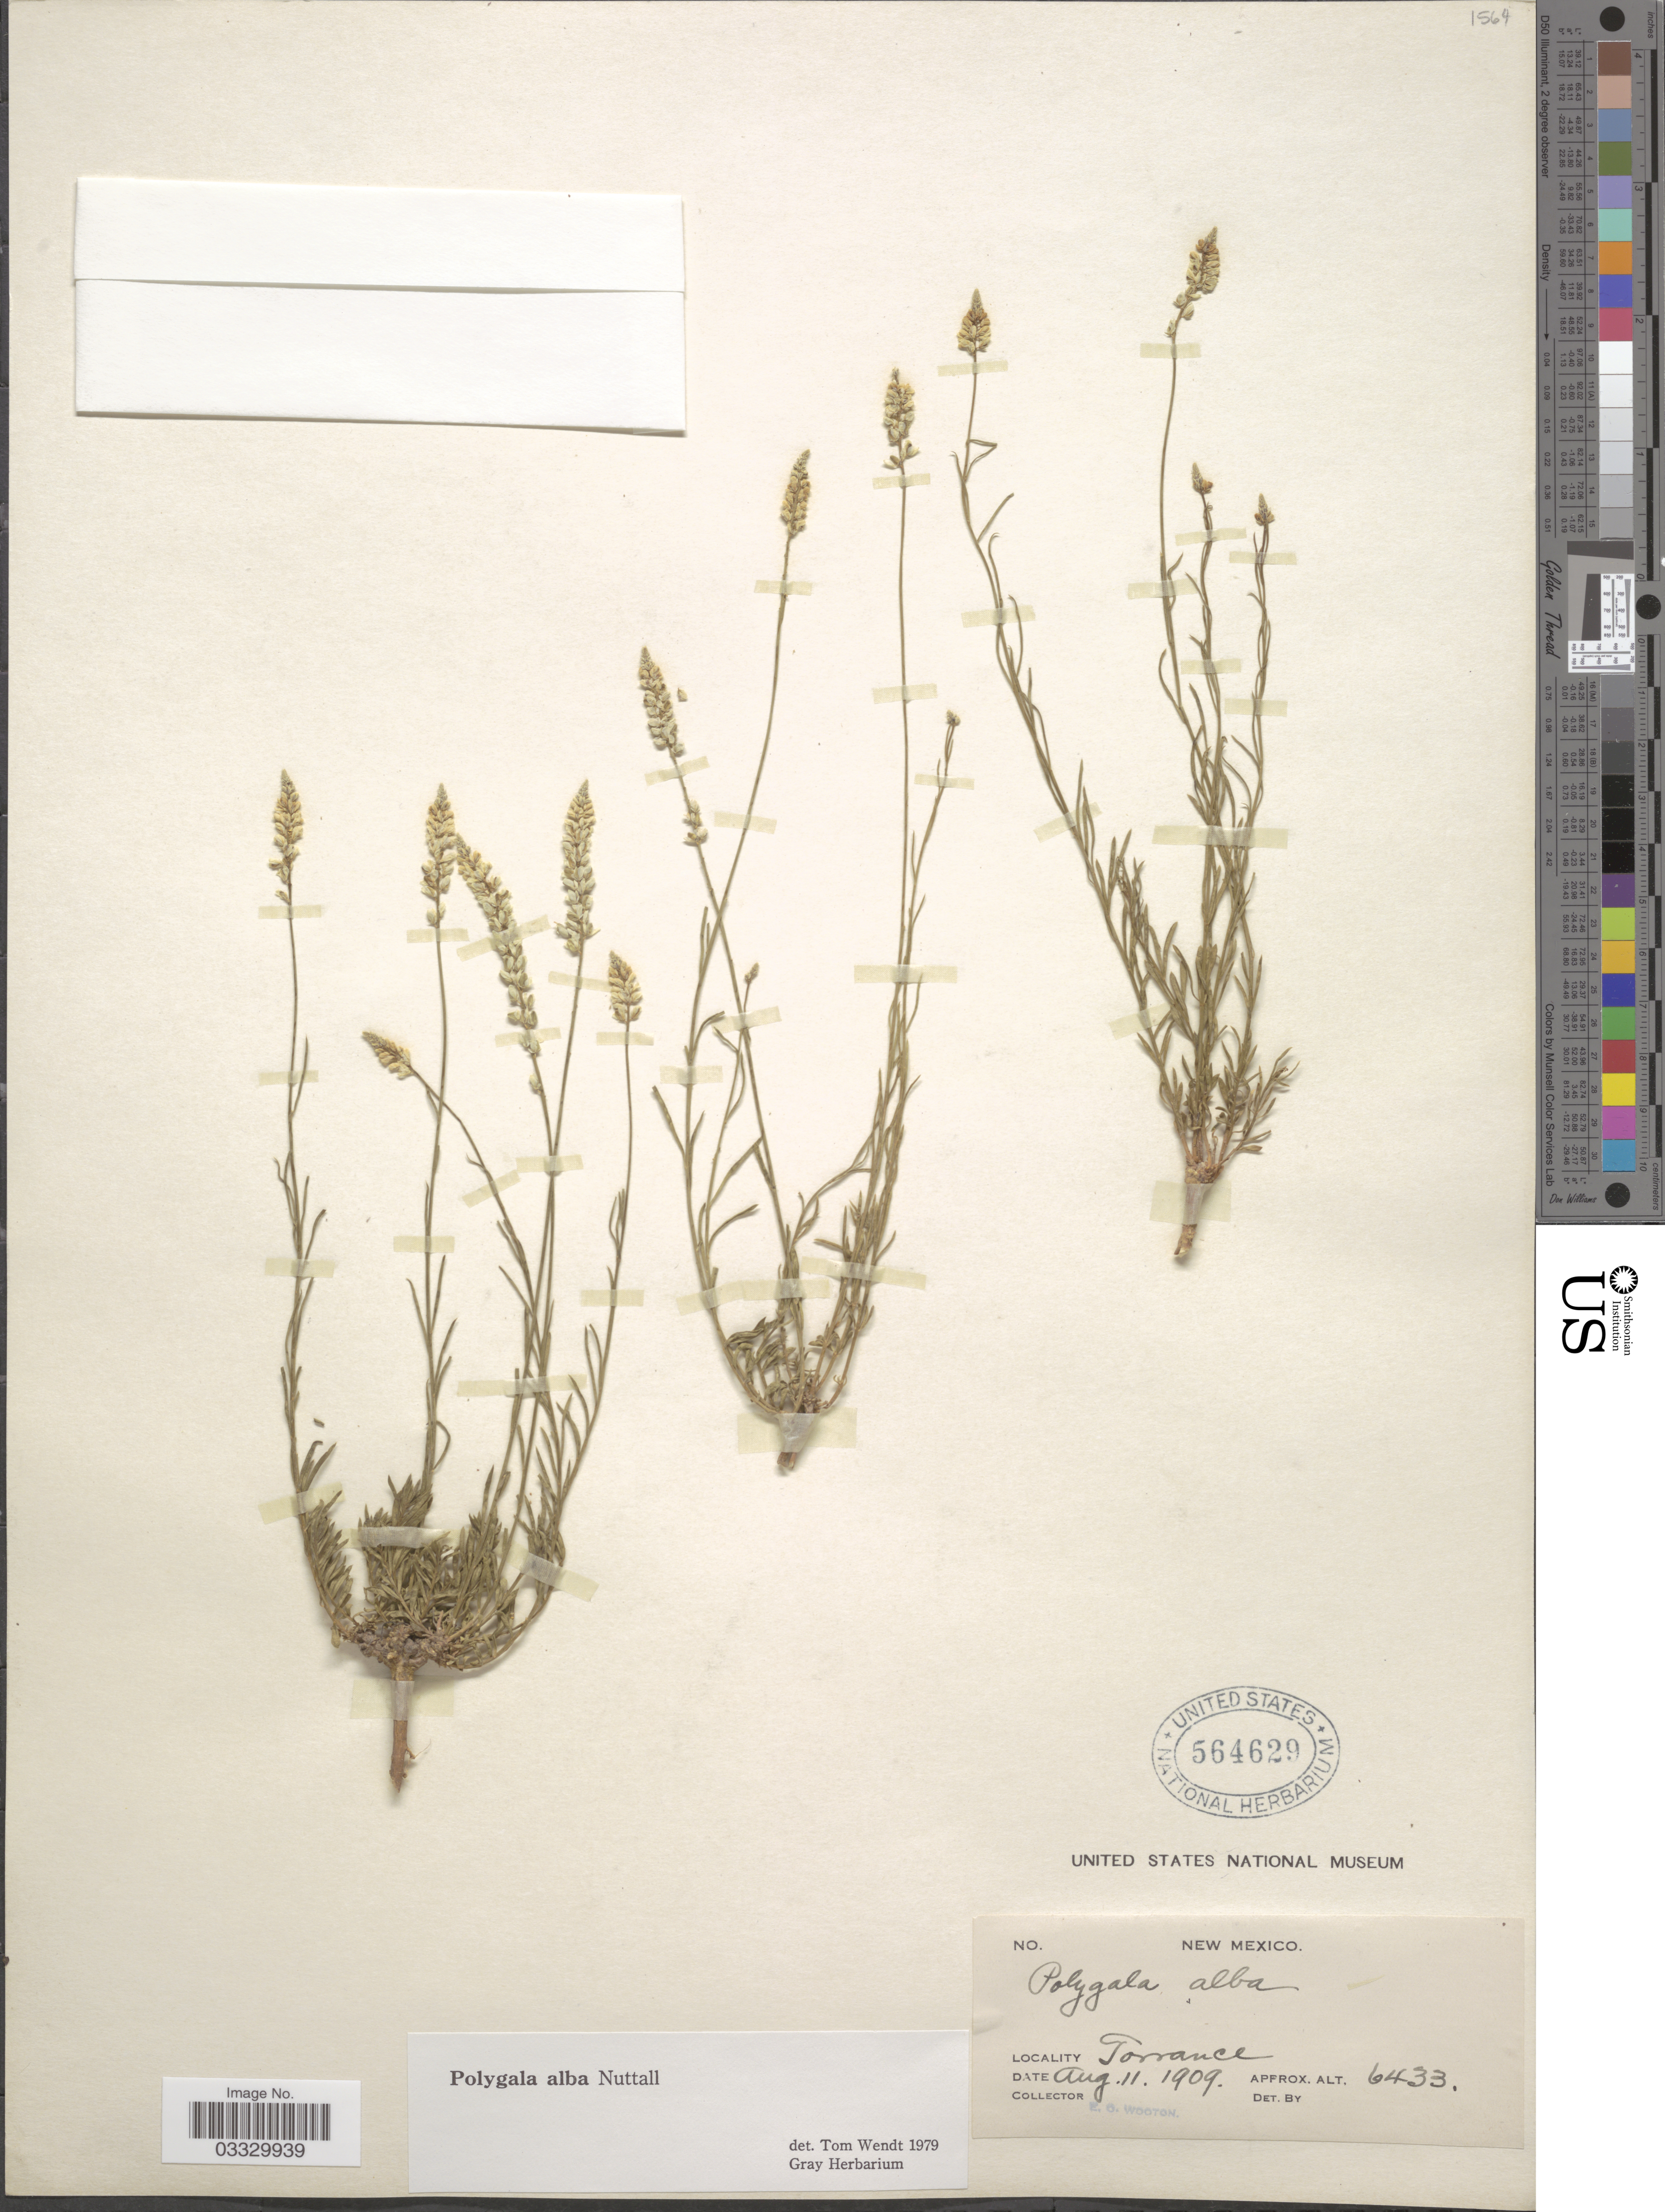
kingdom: Plantae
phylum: Tracheophyta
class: Magnoliopsida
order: Fabales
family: Polygalaceae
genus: Polygala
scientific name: Polygala alba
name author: Nutt.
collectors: E. O. Wooton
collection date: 1909-08-11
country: United States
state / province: New Mexico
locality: Torrance.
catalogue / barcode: US 564629